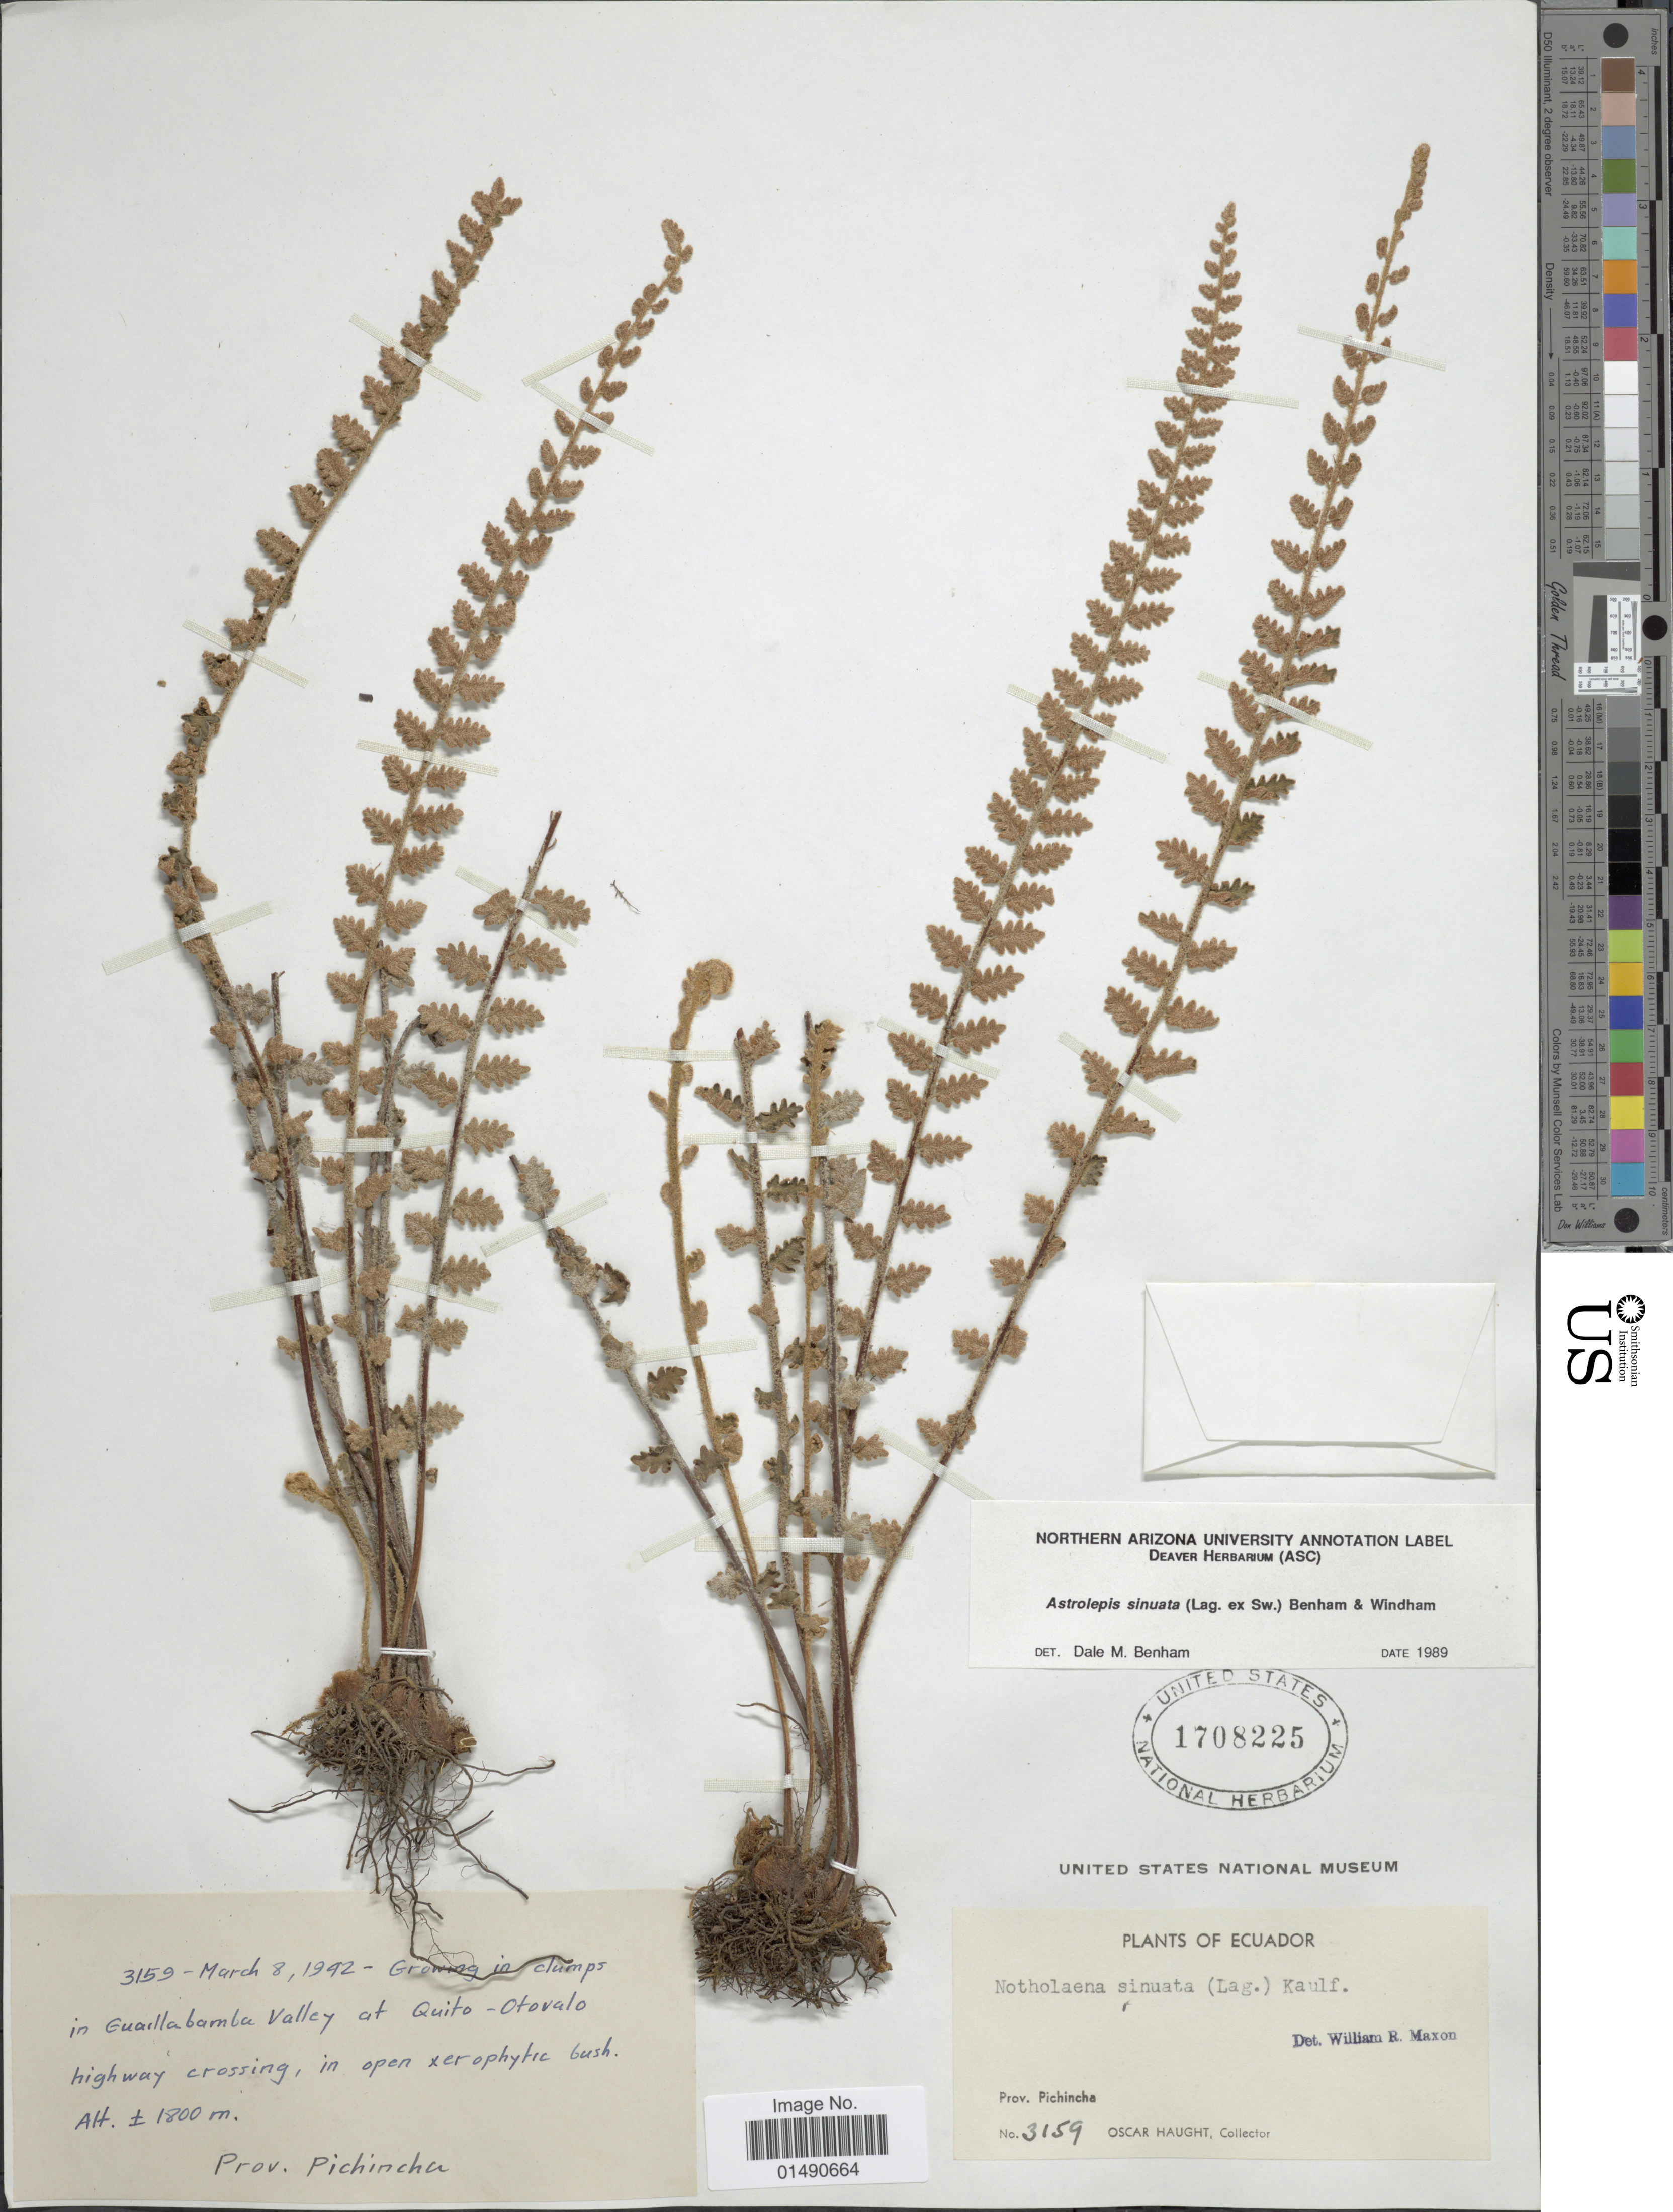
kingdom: Plantae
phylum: Tracheophyta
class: Polypodiopsida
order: Polypodiales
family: Pteridaceae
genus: Astrolepis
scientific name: Astrolepis sinuata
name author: (Lag. ex Sw.) D.M. Benham & Windham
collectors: O. L. Haught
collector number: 3159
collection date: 1942-03-08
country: Ecuador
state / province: Pichincha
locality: In Guaillabamba Valley at Quito-Otovalo highway crossing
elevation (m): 1800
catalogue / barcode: US 1708225